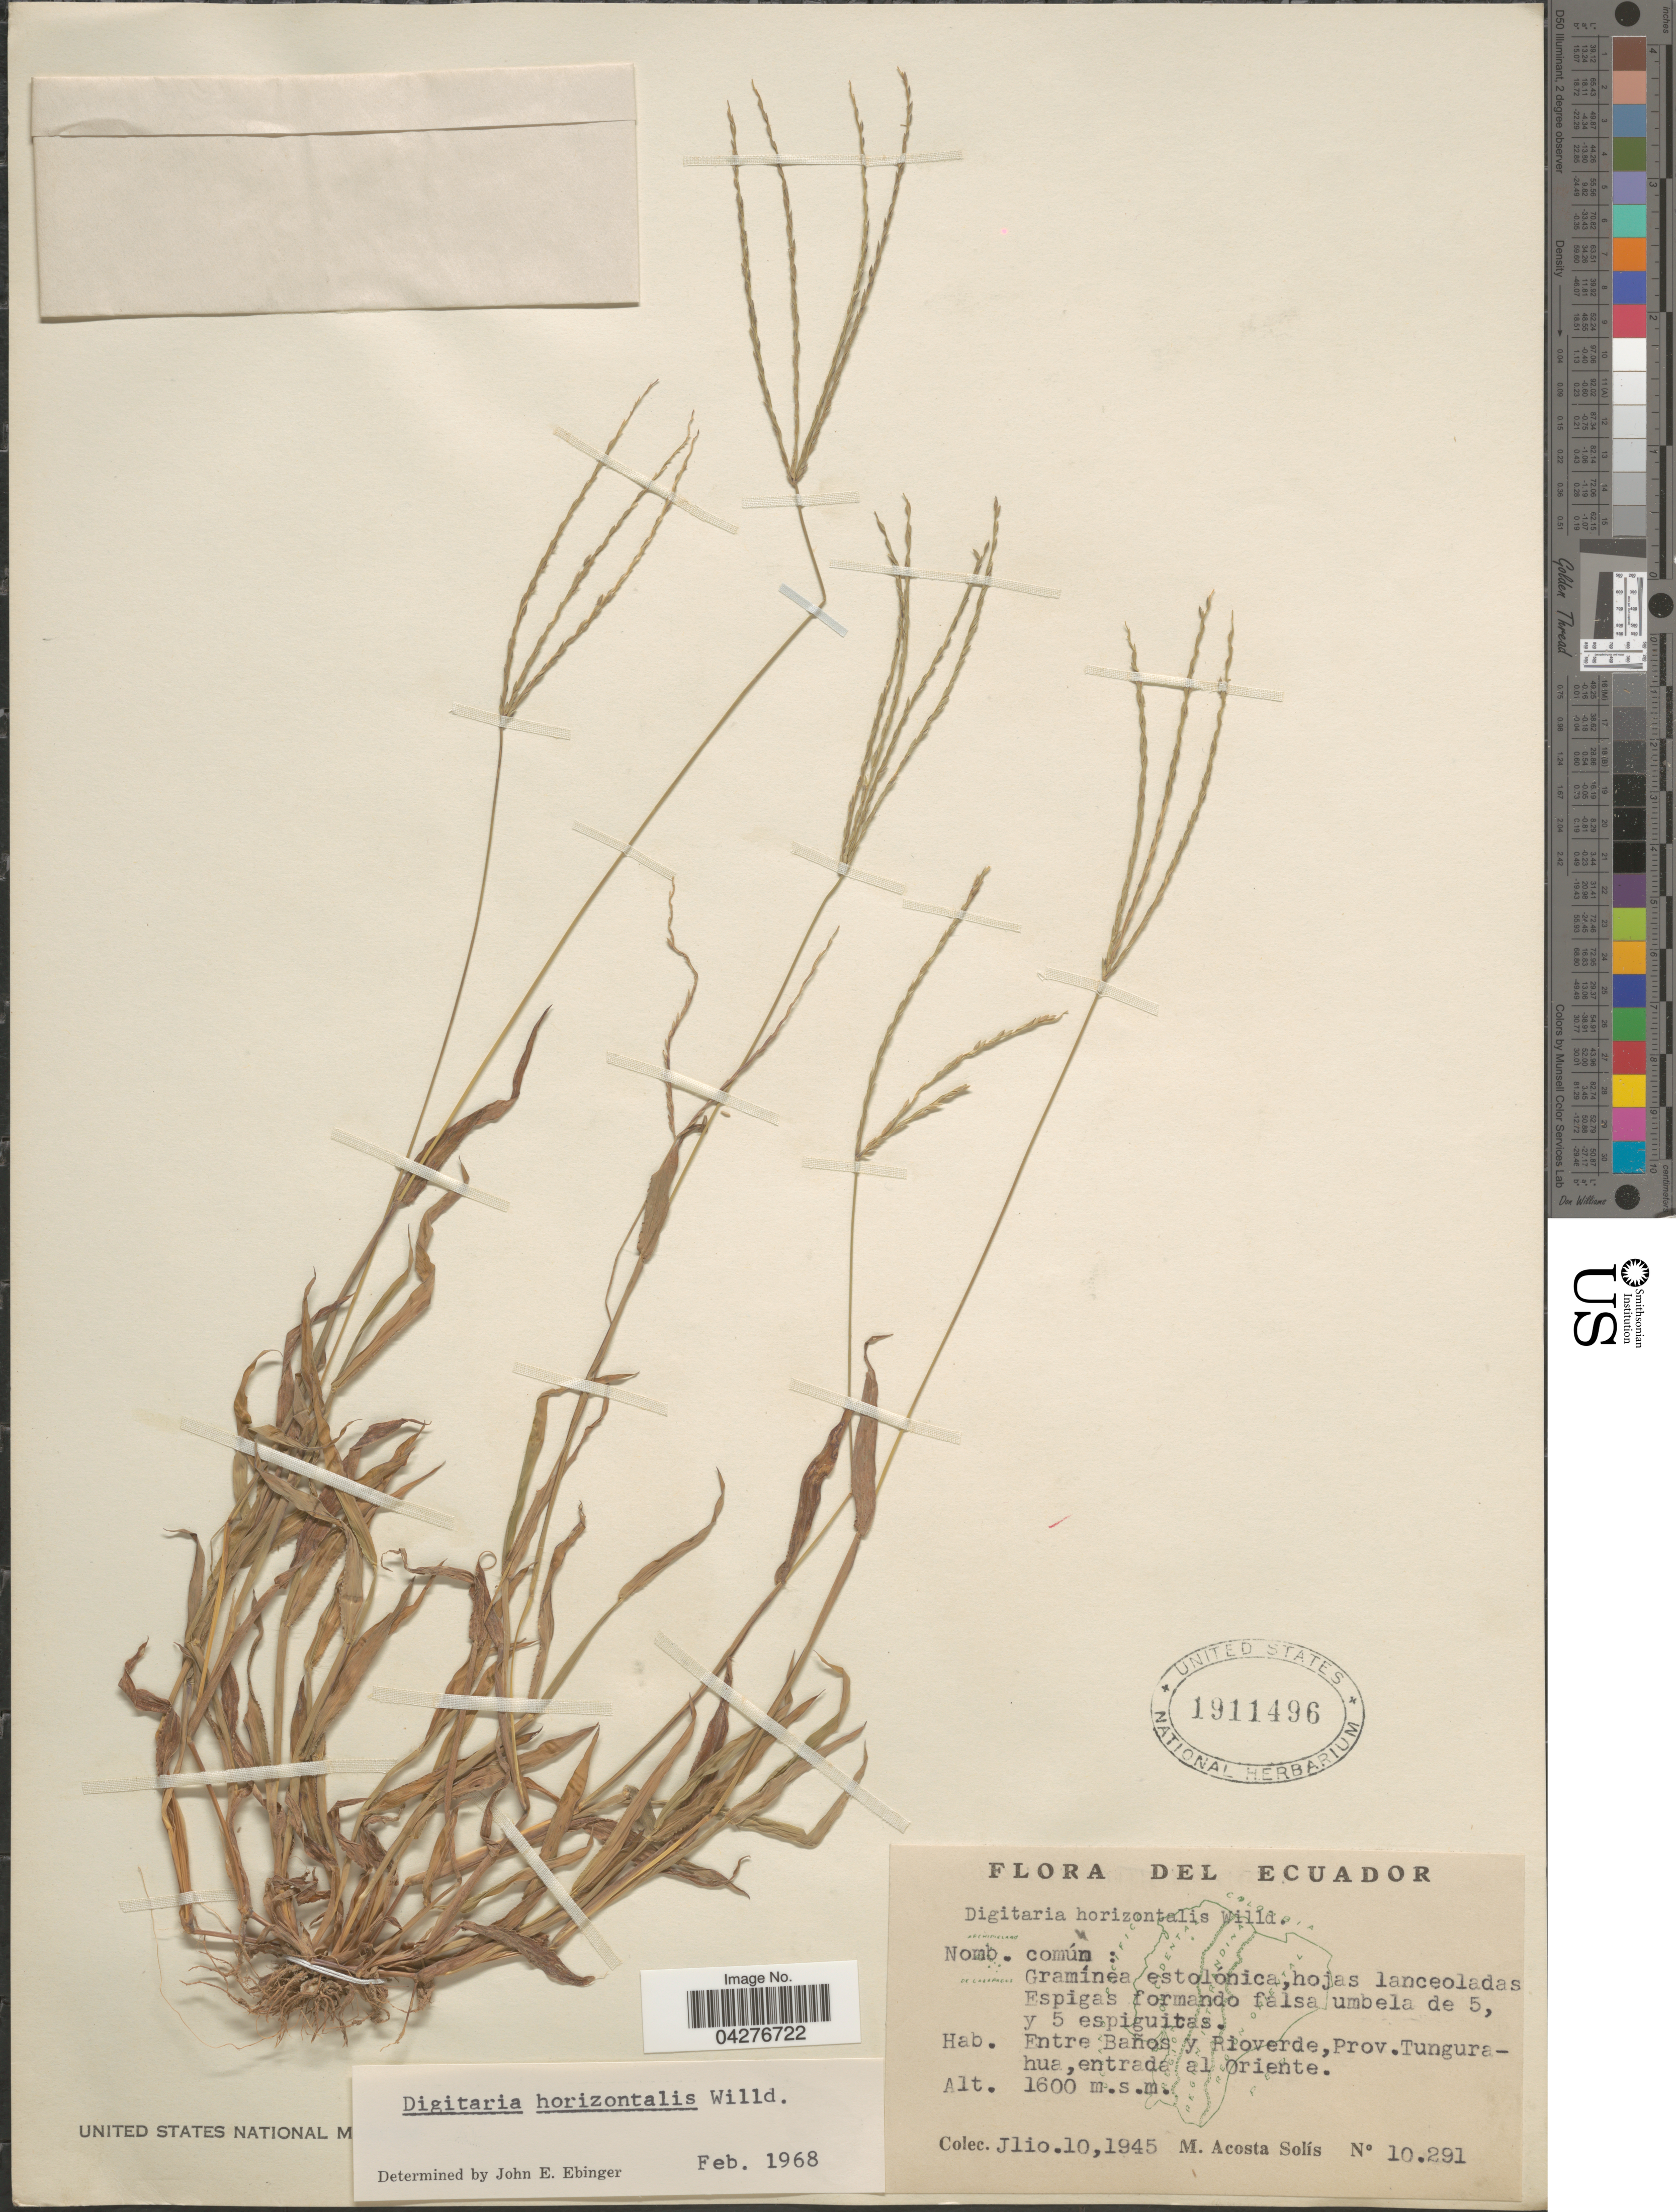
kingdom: Plantae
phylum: Tracheophyta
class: Liliopsida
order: Poales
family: Poaceae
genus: Digitaria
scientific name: Digitaria horizontalis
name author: Willd.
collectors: M. Acosta Solis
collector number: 10291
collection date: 1945-07-10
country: Ecuador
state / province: Tungurahua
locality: Entre Banos y Rioverde. Entrada al Oriente.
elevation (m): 1600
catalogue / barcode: US 1911496